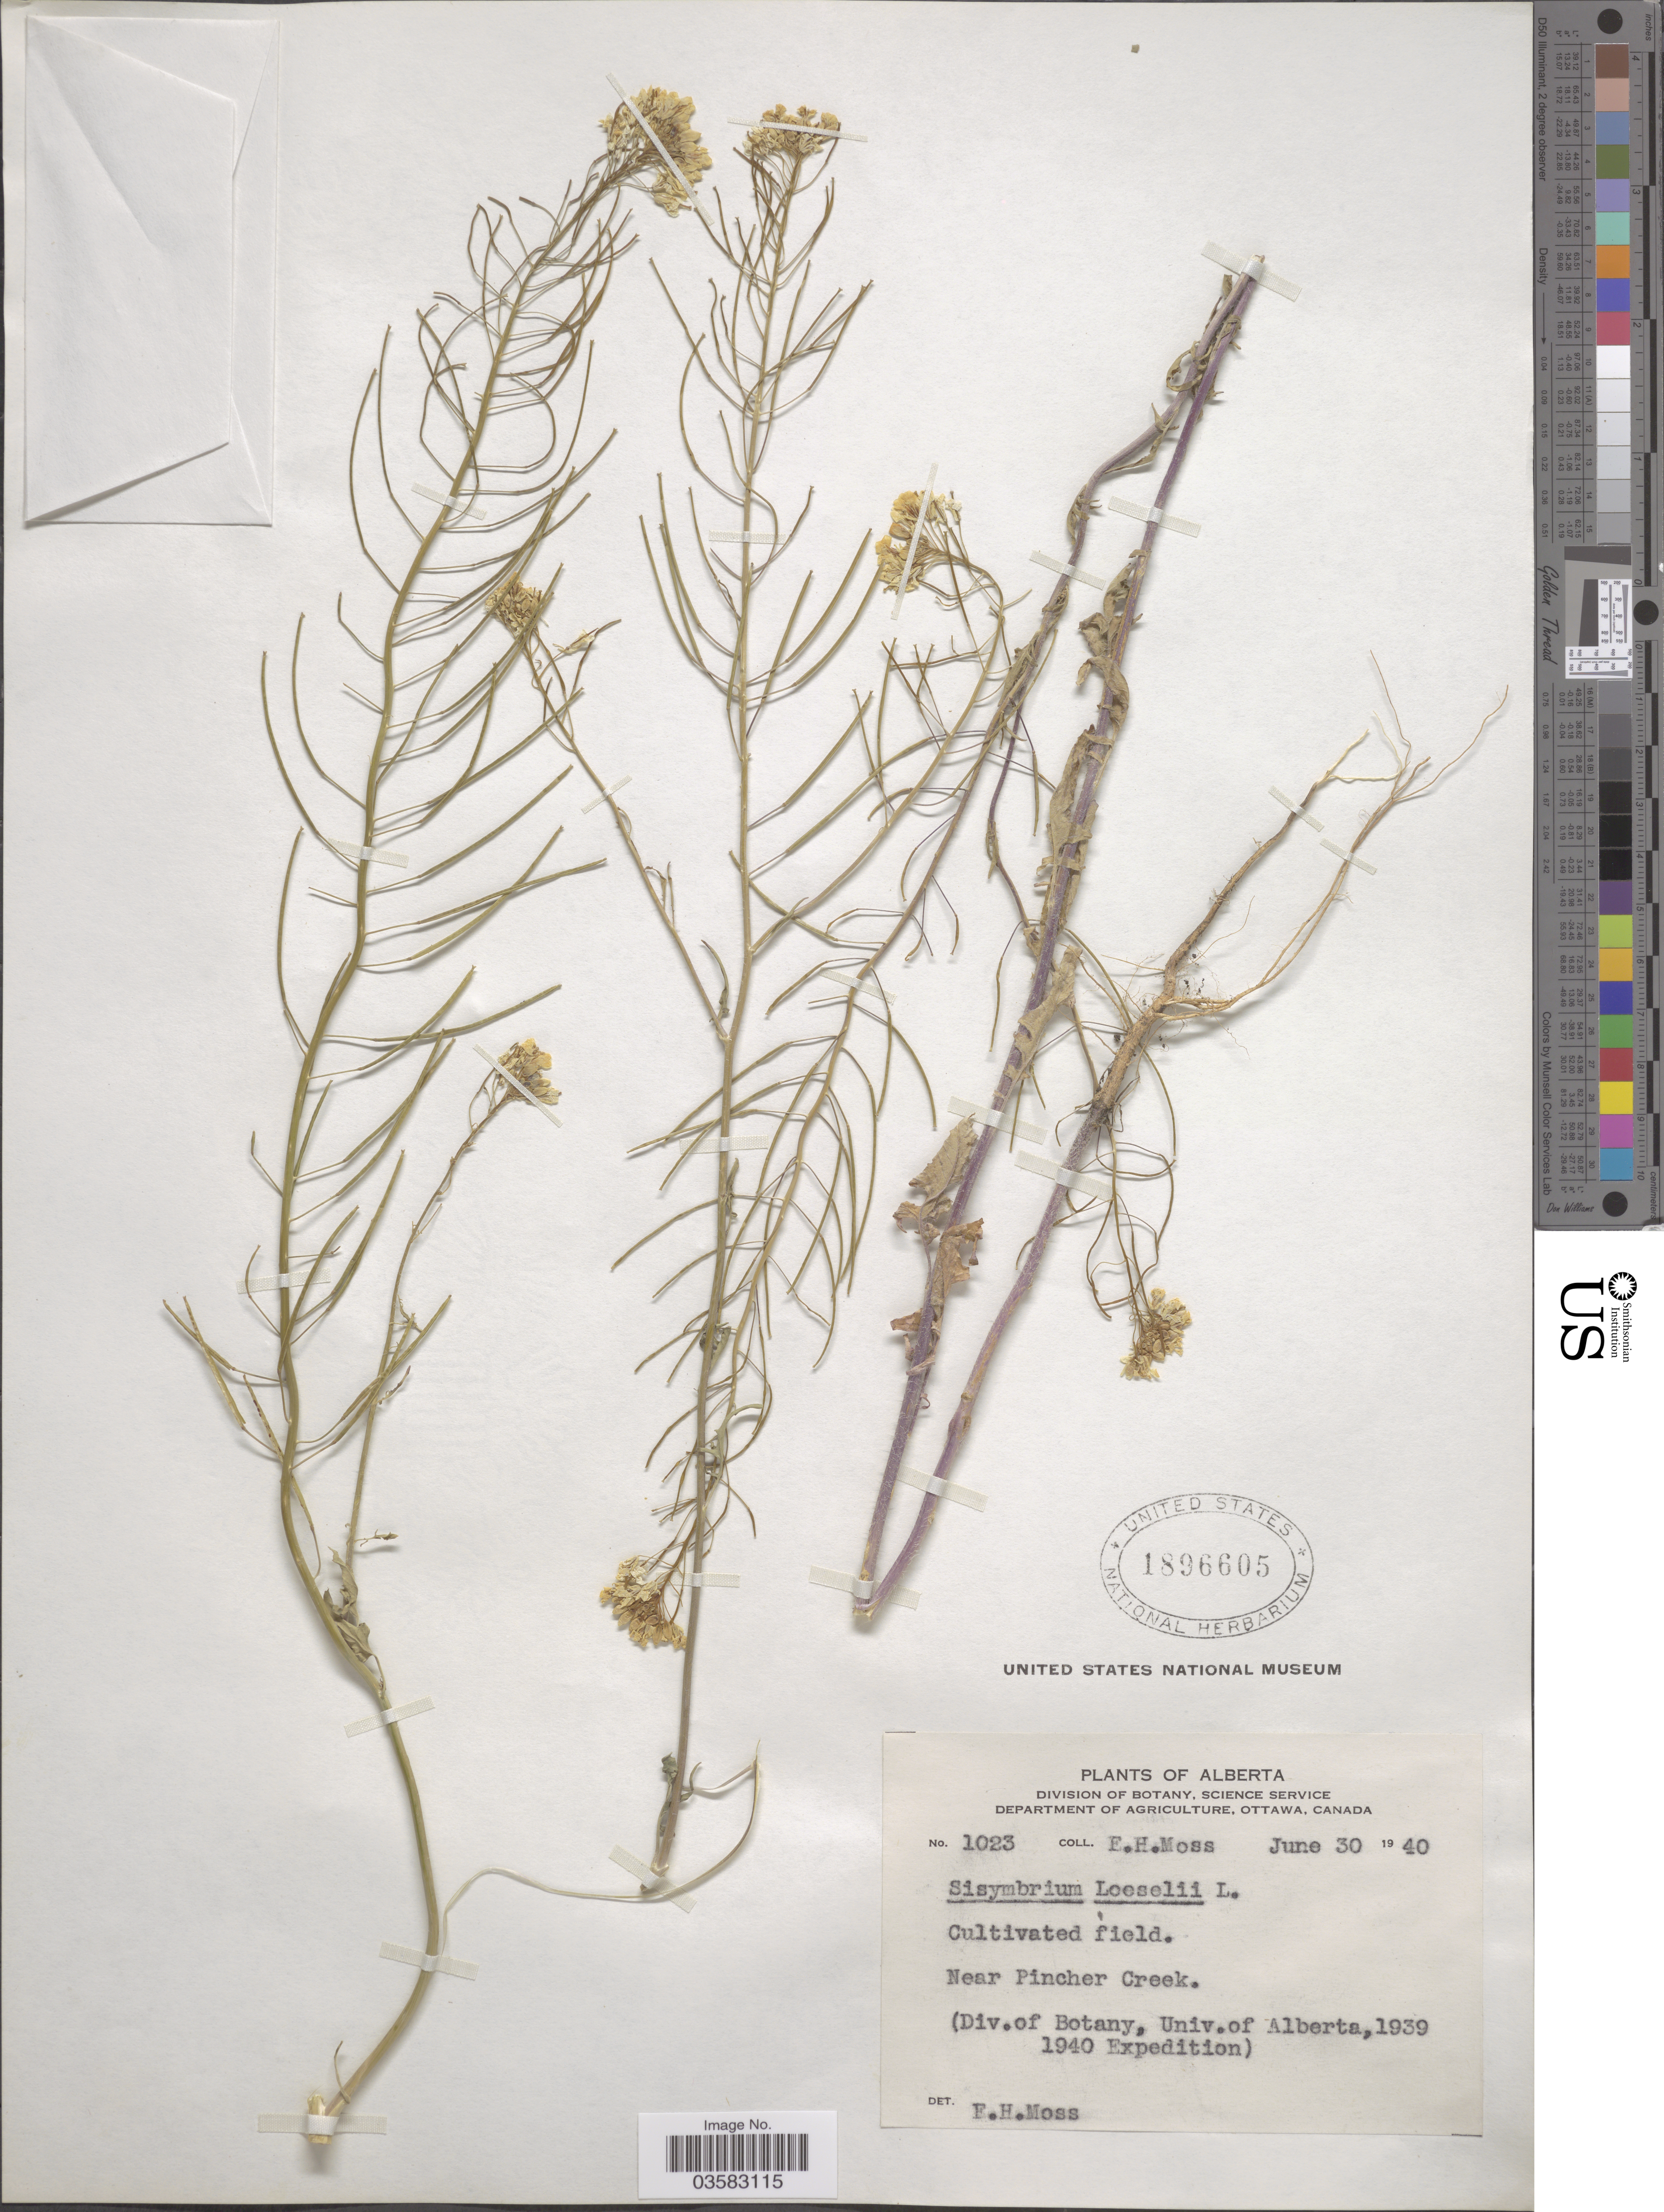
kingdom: Plantae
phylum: Tracheophyta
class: Magnoliopsida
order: Brassicales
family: Brassicaceae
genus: Sisymbrium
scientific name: Sisymbrium loeselii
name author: L.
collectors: E. Moss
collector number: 1023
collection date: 1940-06-30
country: Canada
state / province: Alberta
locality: Near Pincher Creek.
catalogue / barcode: US 1896605